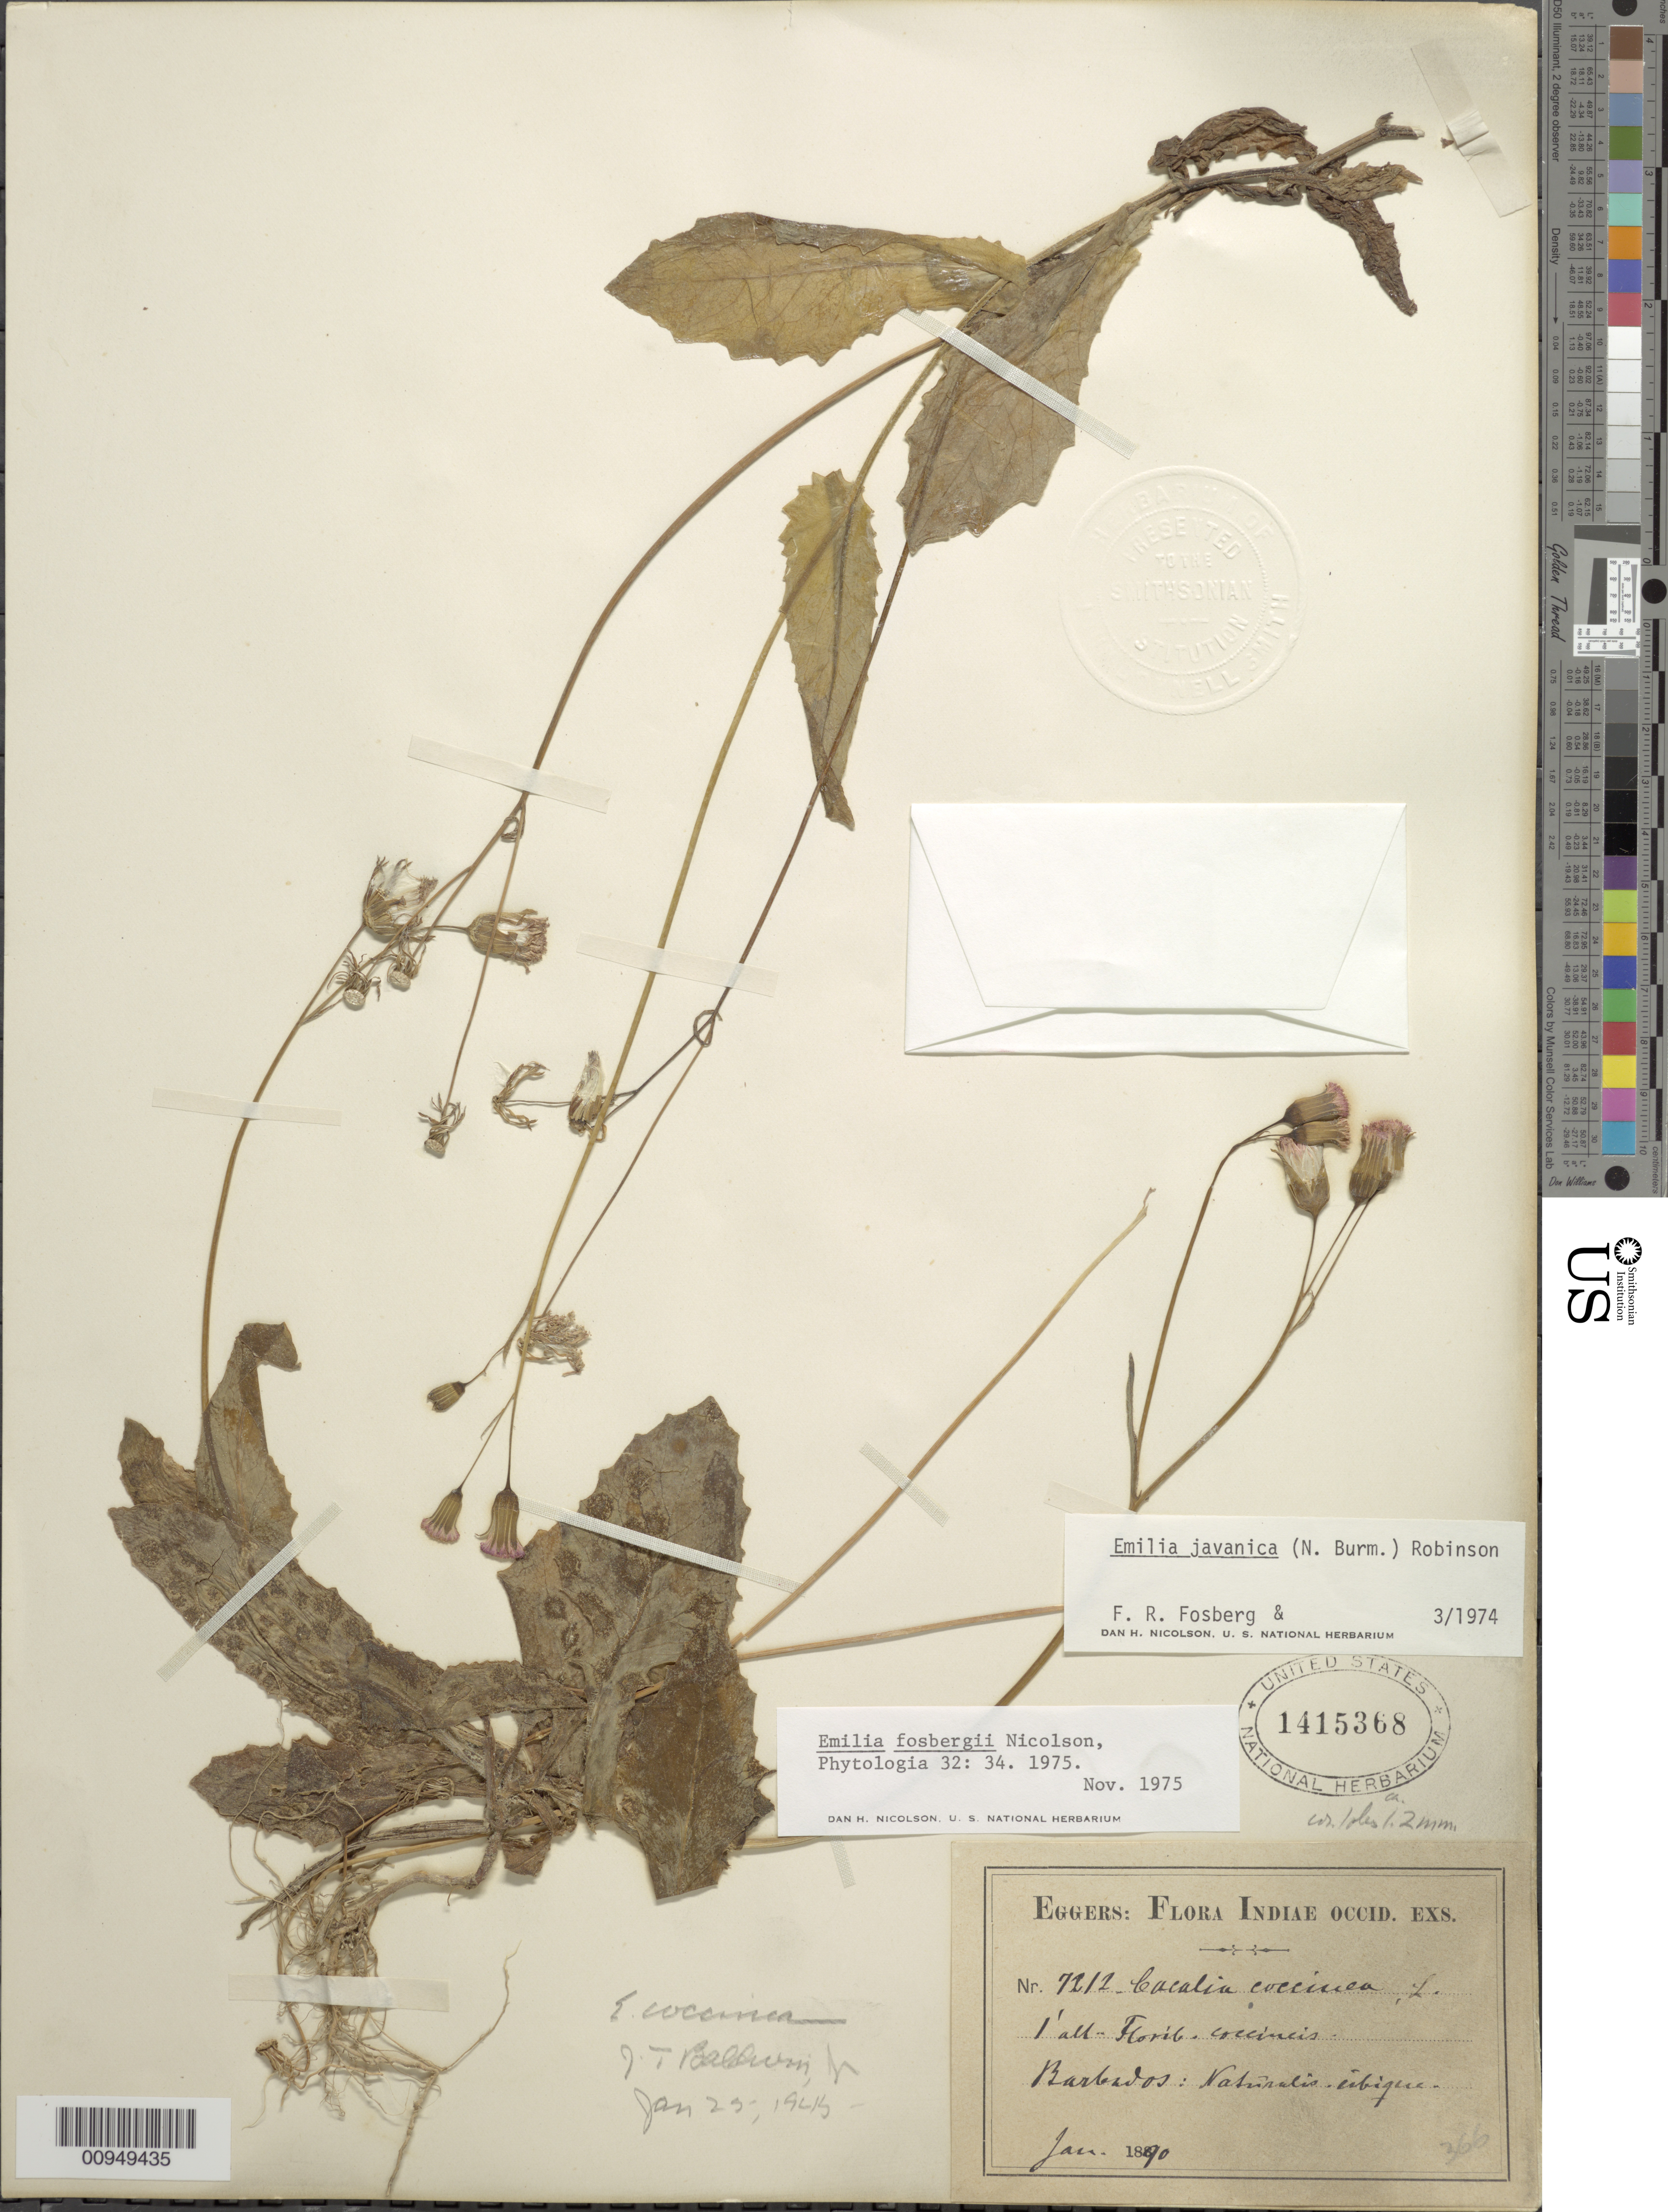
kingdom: Plantae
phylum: Tracheophyta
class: Magnoliopsida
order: Asterales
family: Asteraceae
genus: Emilia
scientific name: Emilia fosbergii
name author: Nicolson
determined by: Nicolson, Dan H.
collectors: H. F. A. von Eggers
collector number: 7212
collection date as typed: Jan 1890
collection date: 1890-01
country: Barbados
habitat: "Naturalis irbiqeux"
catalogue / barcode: US 1415368